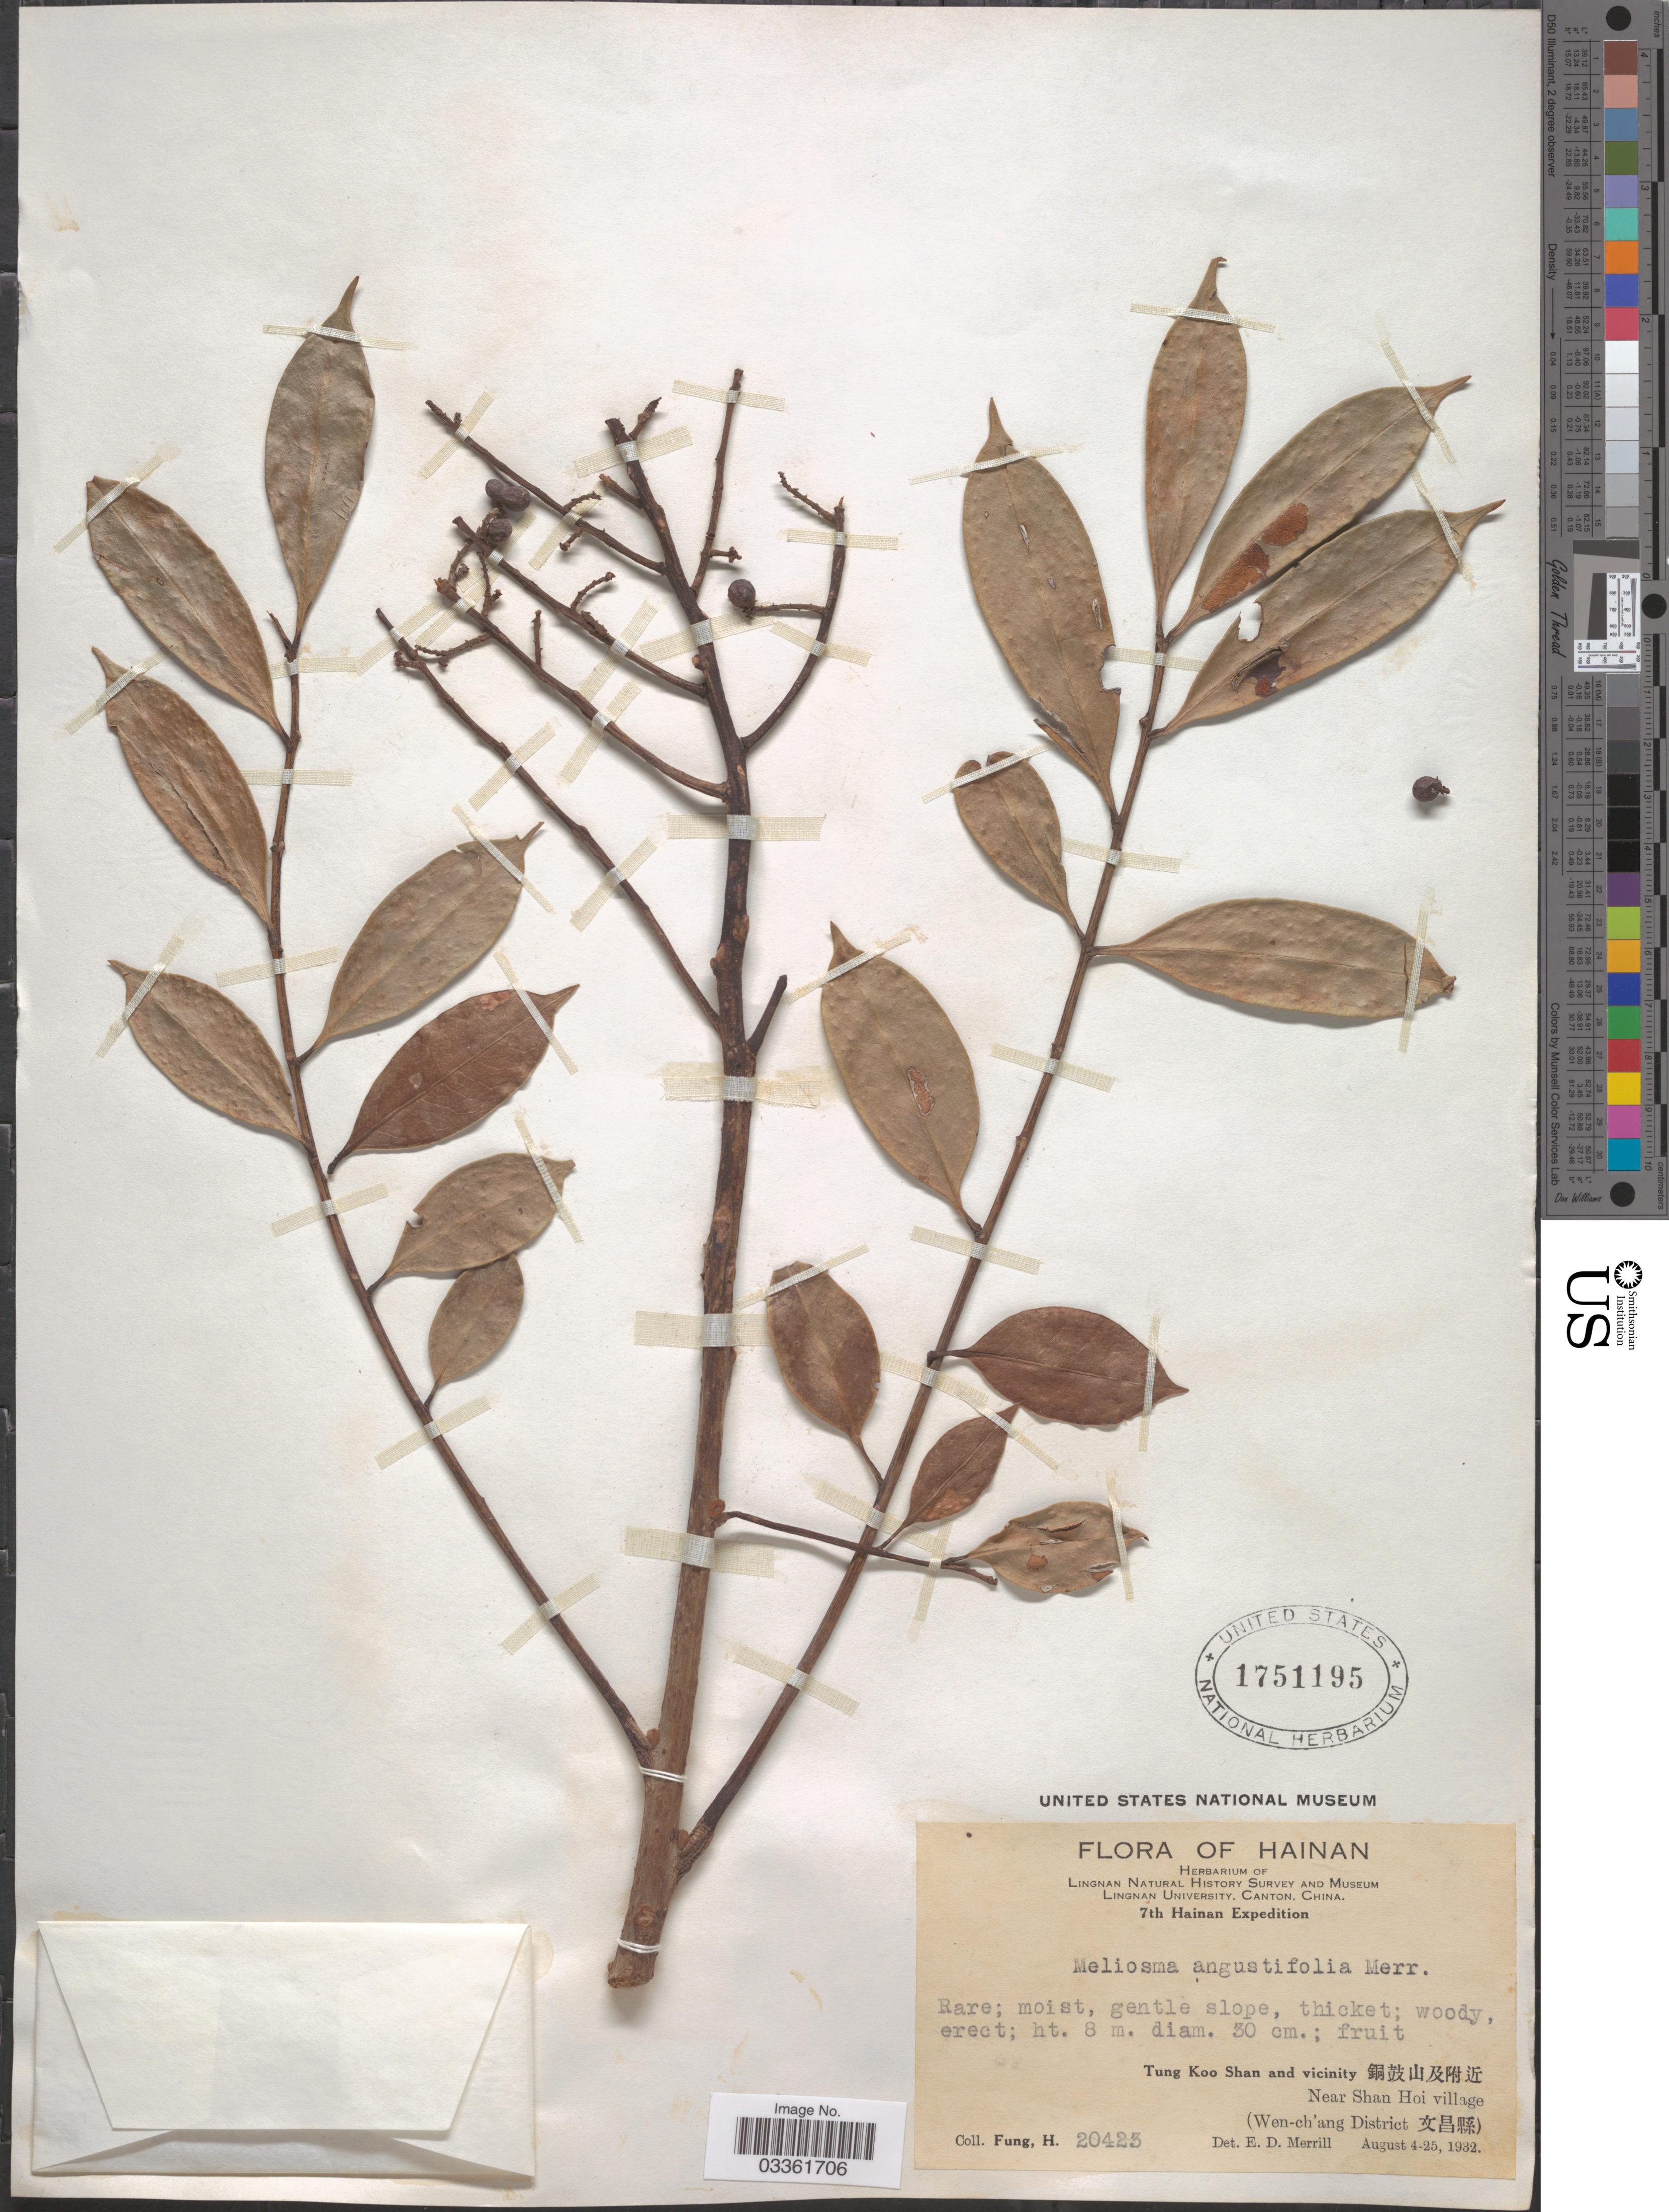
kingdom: Plantae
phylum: Tracheophyta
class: Magnoliopsida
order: Proteales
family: Sabiaceae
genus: Meliosma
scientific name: Meliosma angustifolia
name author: Merr.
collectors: H. Fung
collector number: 20423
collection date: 1932-08-04/1932-08-25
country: China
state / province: Hainan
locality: Tung Koo Shan and vicinity. X. Near Shan Hoi village. (Wen-ch'ang District X).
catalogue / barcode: US 1751195